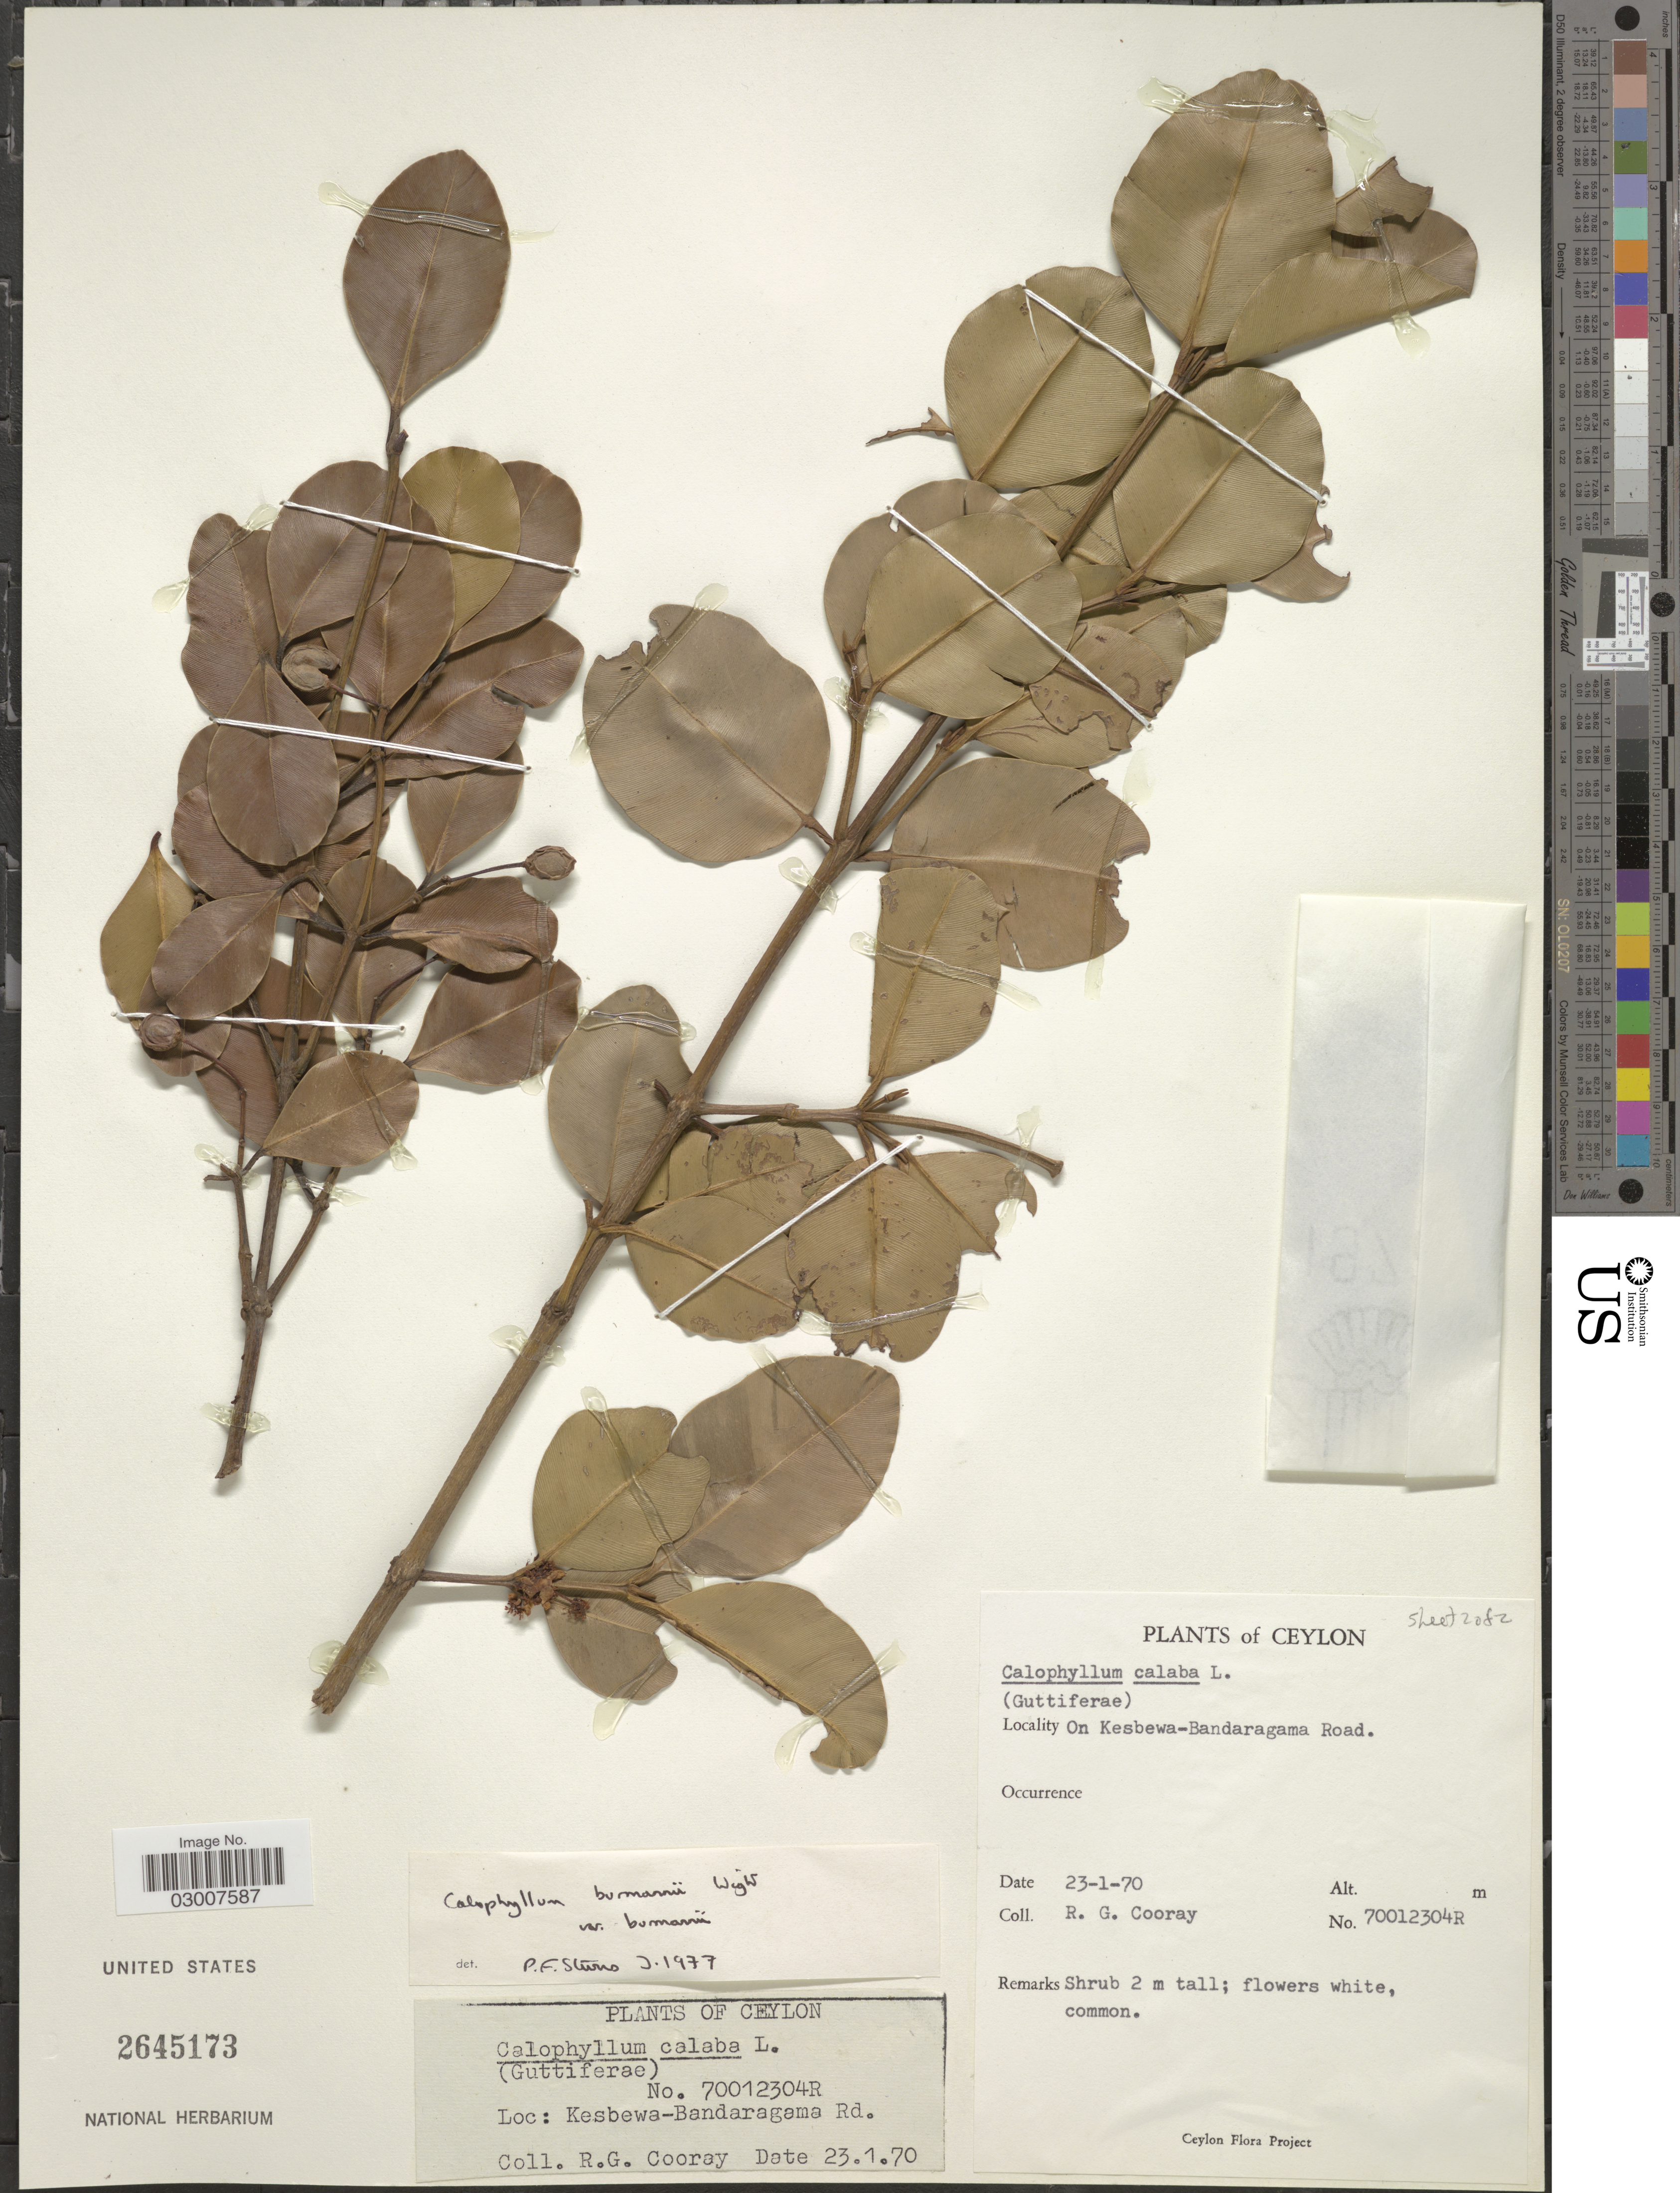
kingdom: Plantae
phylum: Tracheophyta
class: Magnoliopsida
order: Malpighiales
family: Calophyllaceae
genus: Calophyllum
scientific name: Calophyllum calaba var. calaba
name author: L.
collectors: R. Cooray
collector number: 70012304R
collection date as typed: Transcribed d/m/y: 23/1/70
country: Sri Lanka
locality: Ceylon. On Kesbewa-Bandaragama Road.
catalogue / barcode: US 2645173